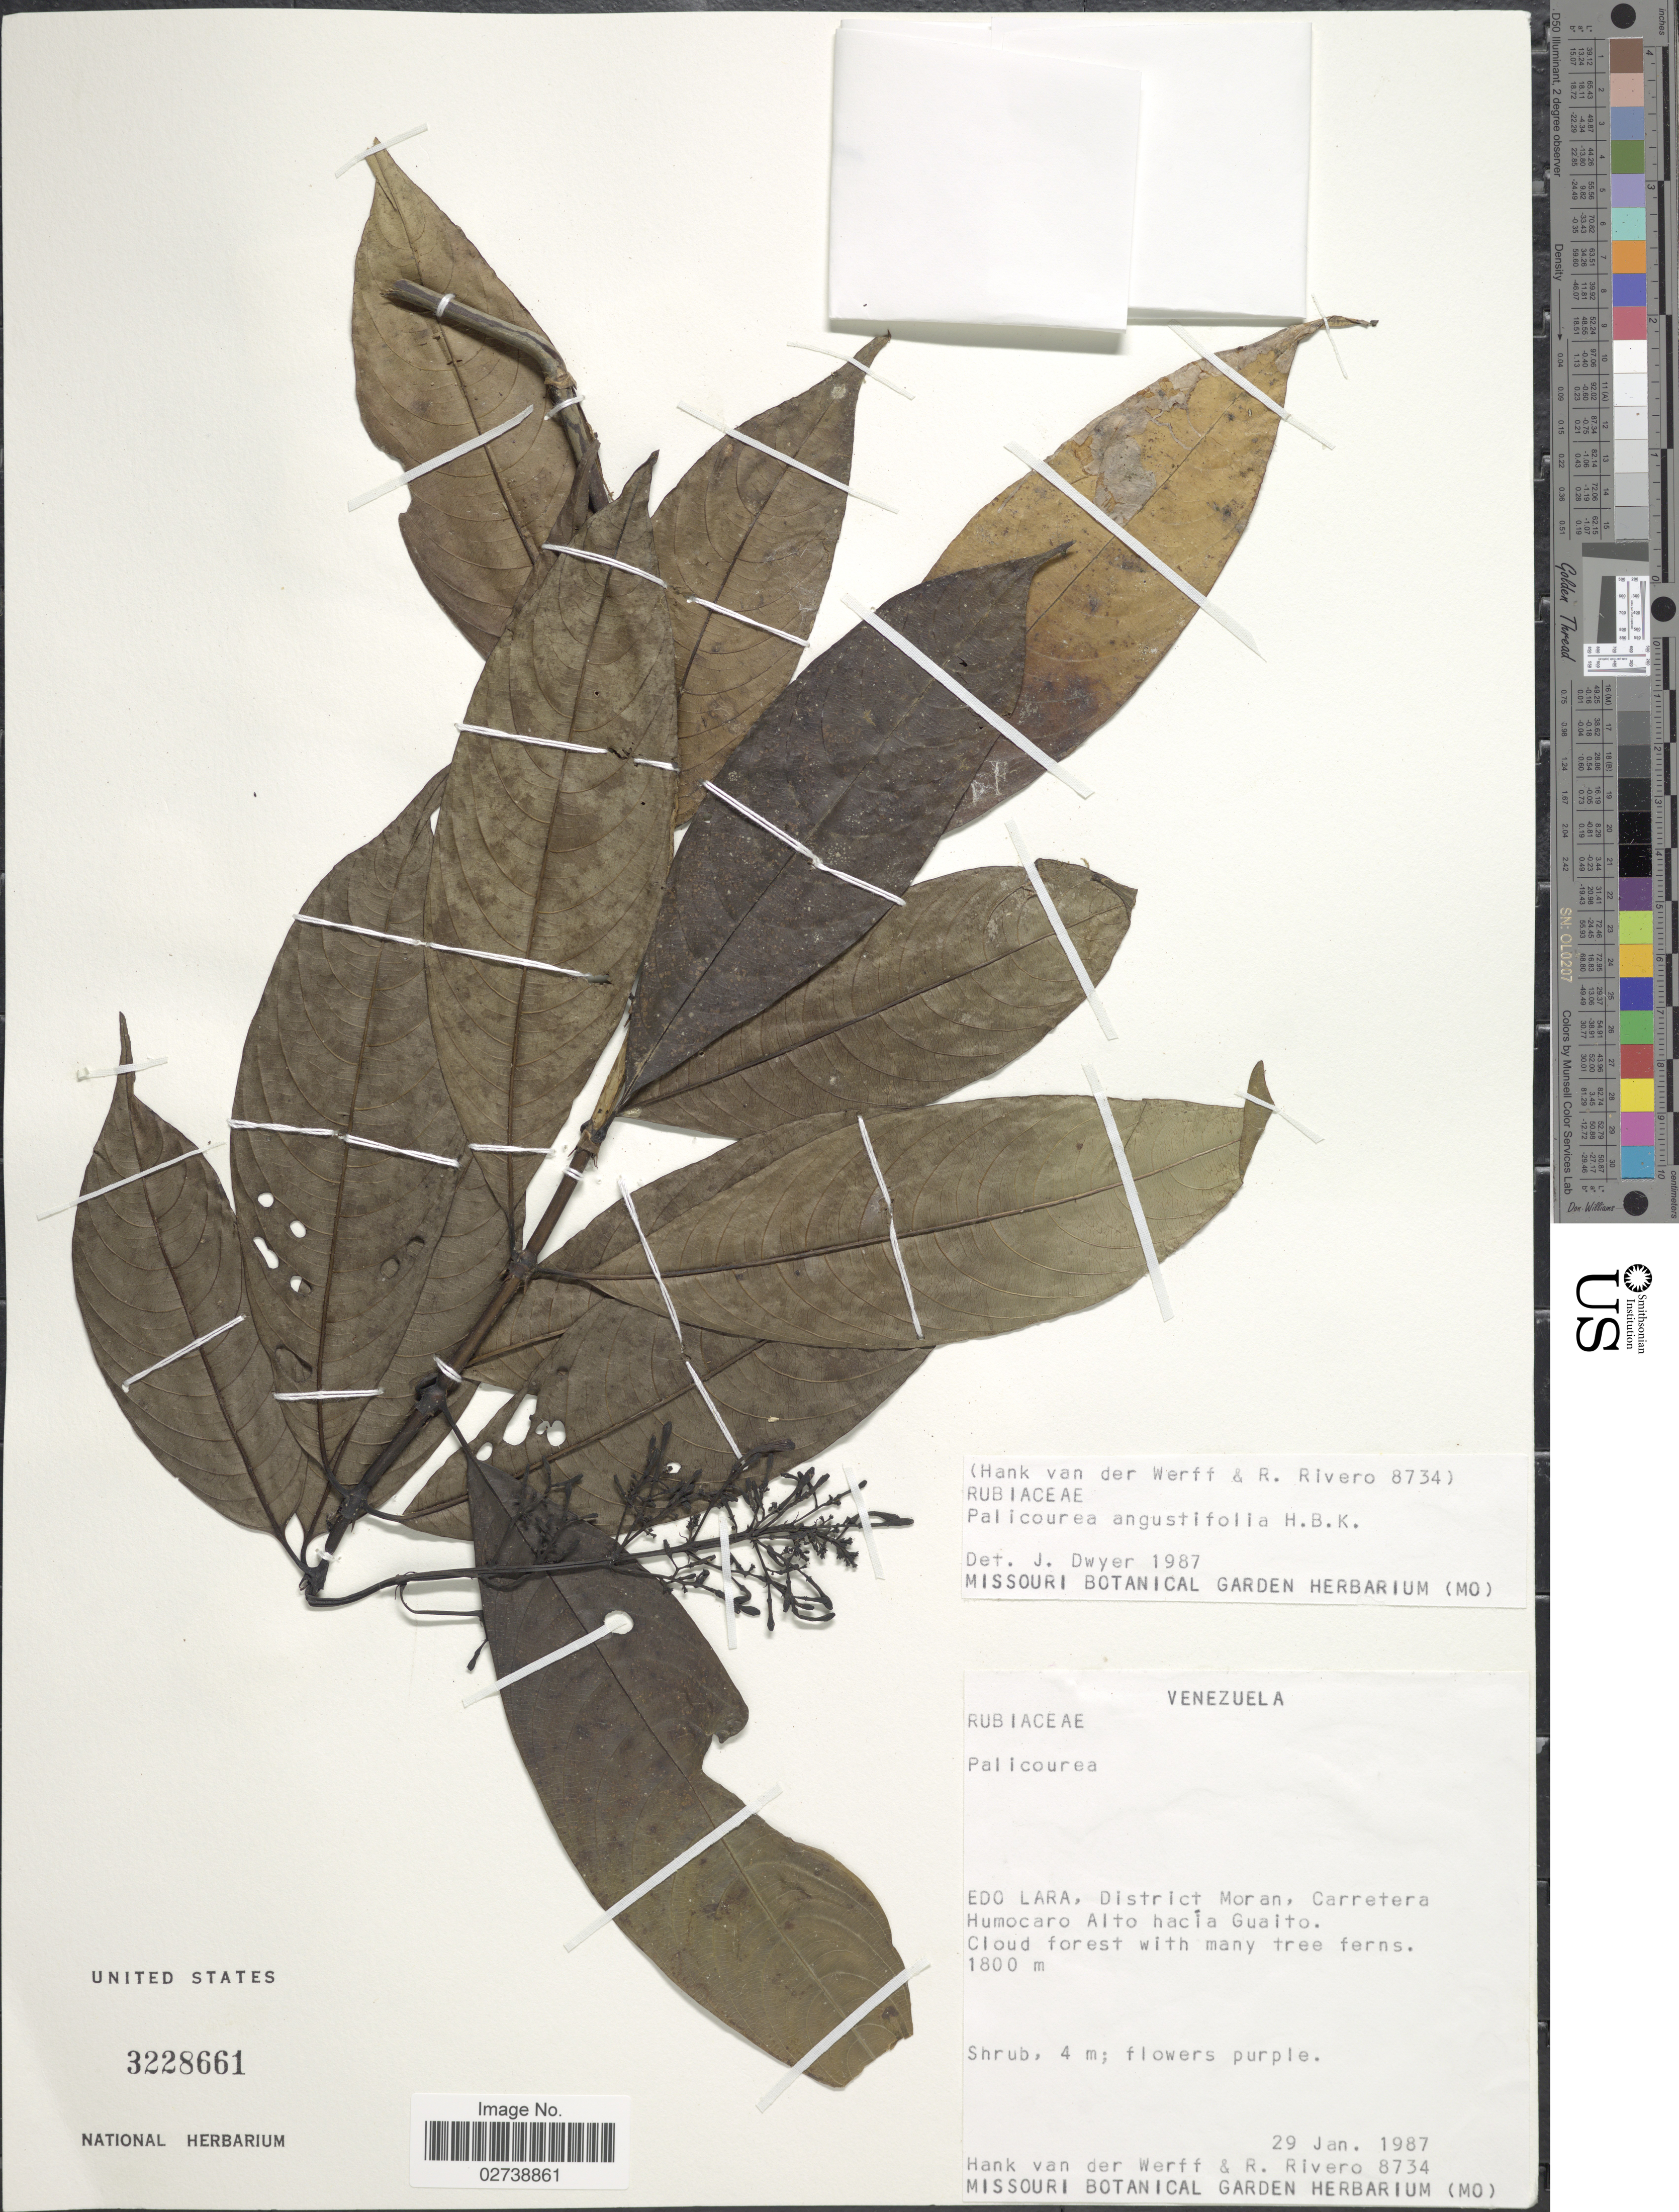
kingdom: Plantae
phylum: Tracheophyta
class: Magnoliopsida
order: Gentianales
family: Rubiaceae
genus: Palicourea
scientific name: Palicourea angustifolia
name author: Kunth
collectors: H. van der Werff & R. Rivero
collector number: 8734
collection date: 1987-01-29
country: Venezuela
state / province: Lara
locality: District Moran, Carretera Humocaro Alto hacía Guaito. Cloud forest with many tree ferns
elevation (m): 1800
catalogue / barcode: US 3228661